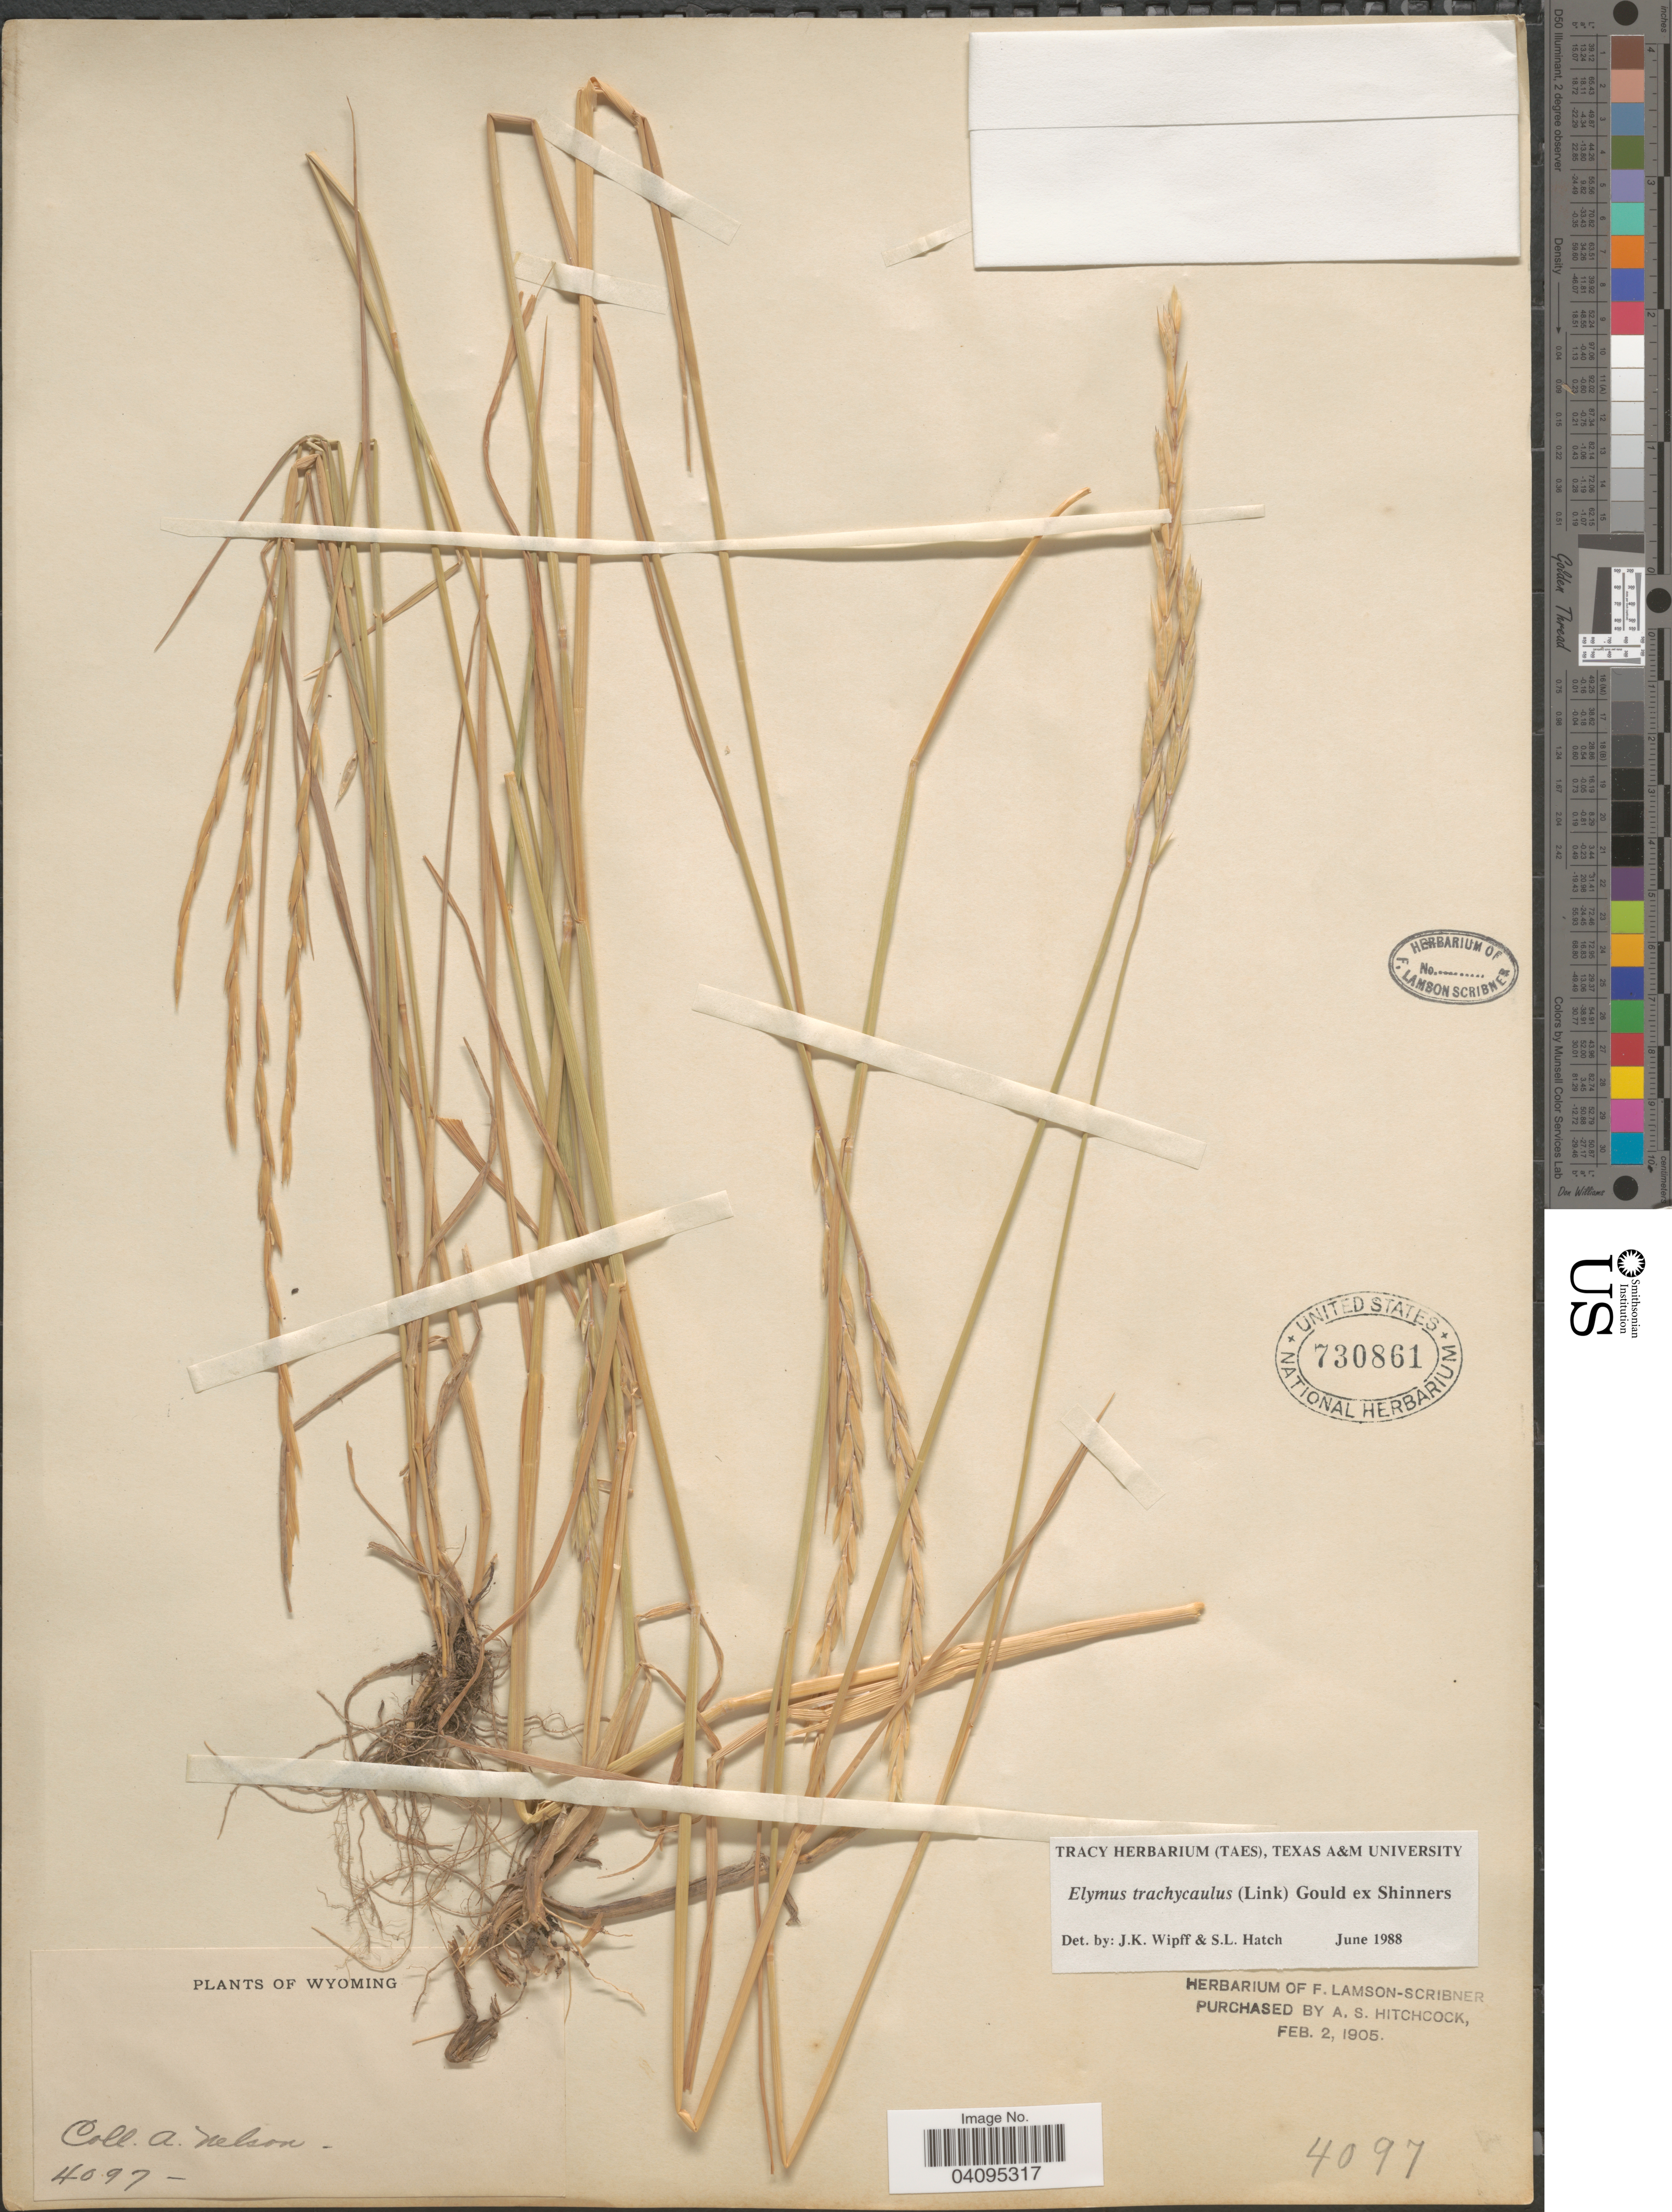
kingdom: Plantae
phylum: Tracheophyta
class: Liliopsida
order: Poales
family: Poaceae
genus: Elymus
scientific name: Elymus trachycaulus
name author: (Link) Gould ex Shinners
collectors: A. Nelson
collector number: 4097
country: United States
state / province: Wyoming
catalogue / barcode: US 730861